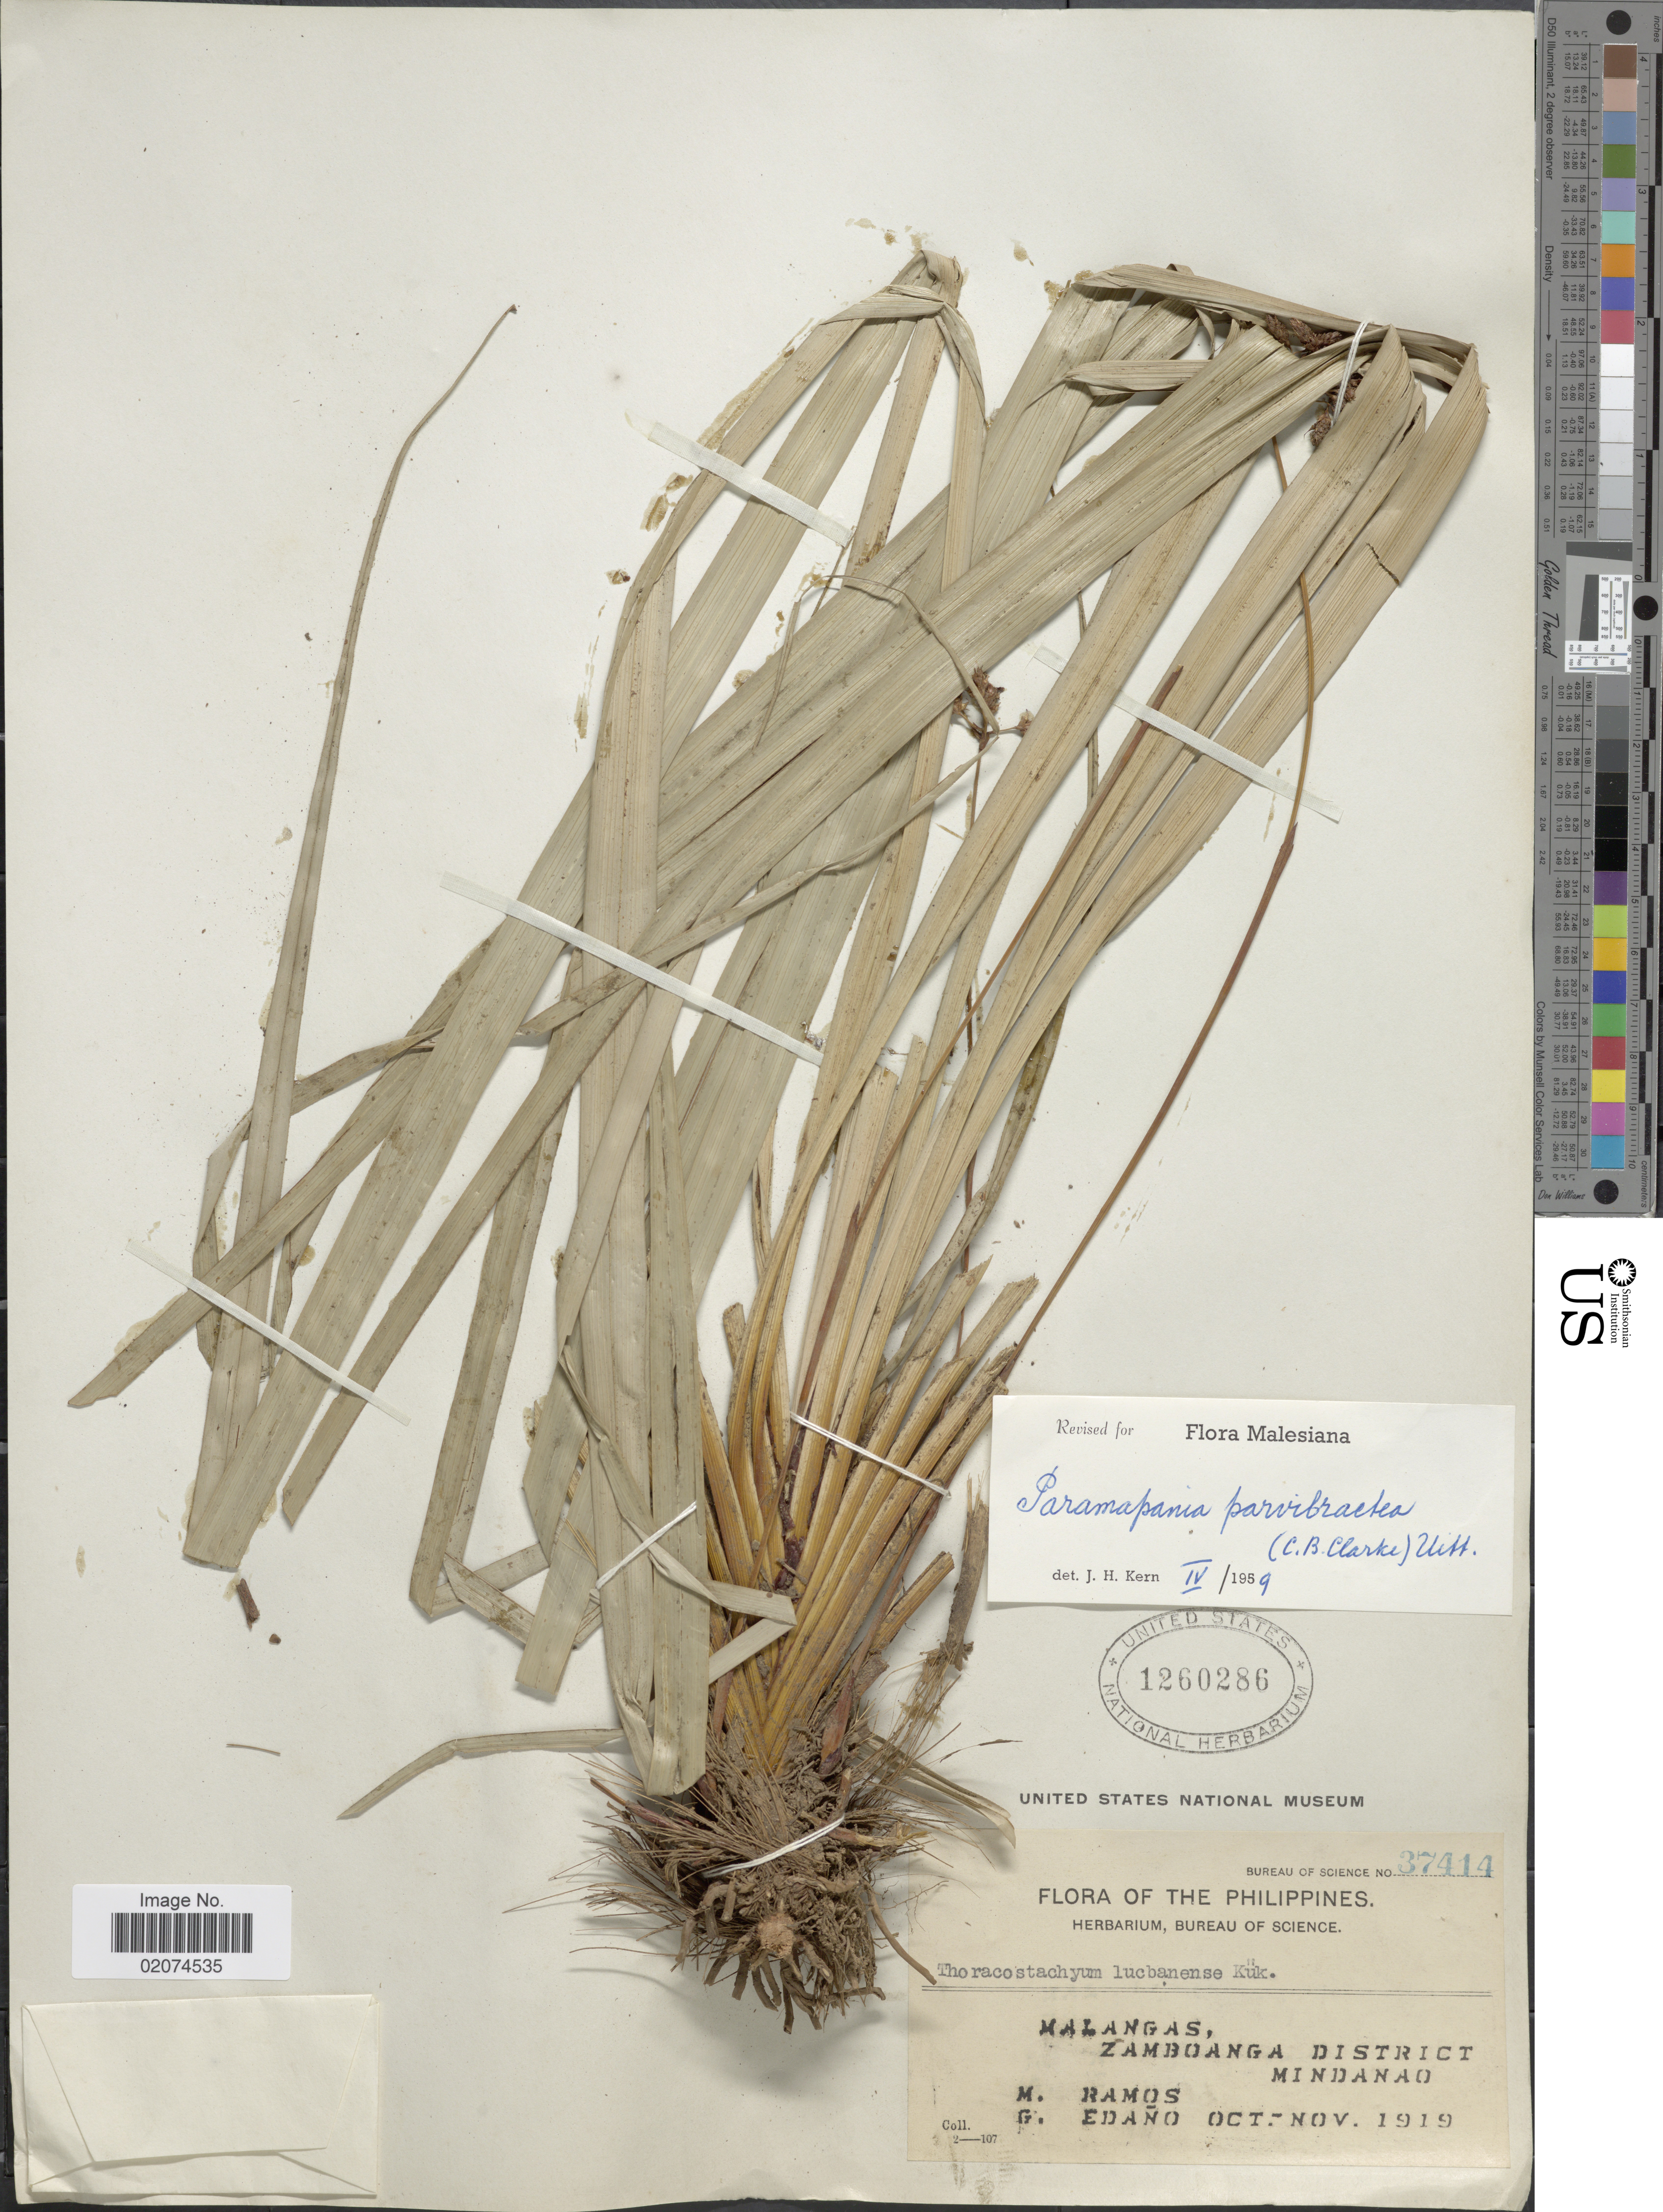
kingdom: Plantae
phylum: Tracheophyta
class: Liliopsida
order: Poales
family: Cyperaceae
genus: Paramapania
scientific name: Paramapania parvibractea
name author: (C.B. Clarke) Uittien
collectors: M. Ramos & G. Edaño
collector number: Bureau of Science 37414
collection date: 1919-10/1919-11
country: Philippines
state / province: Zamboanga Peninsula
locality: Malangas, Zamboanga District, Mindanao.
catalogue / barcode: US 1260286